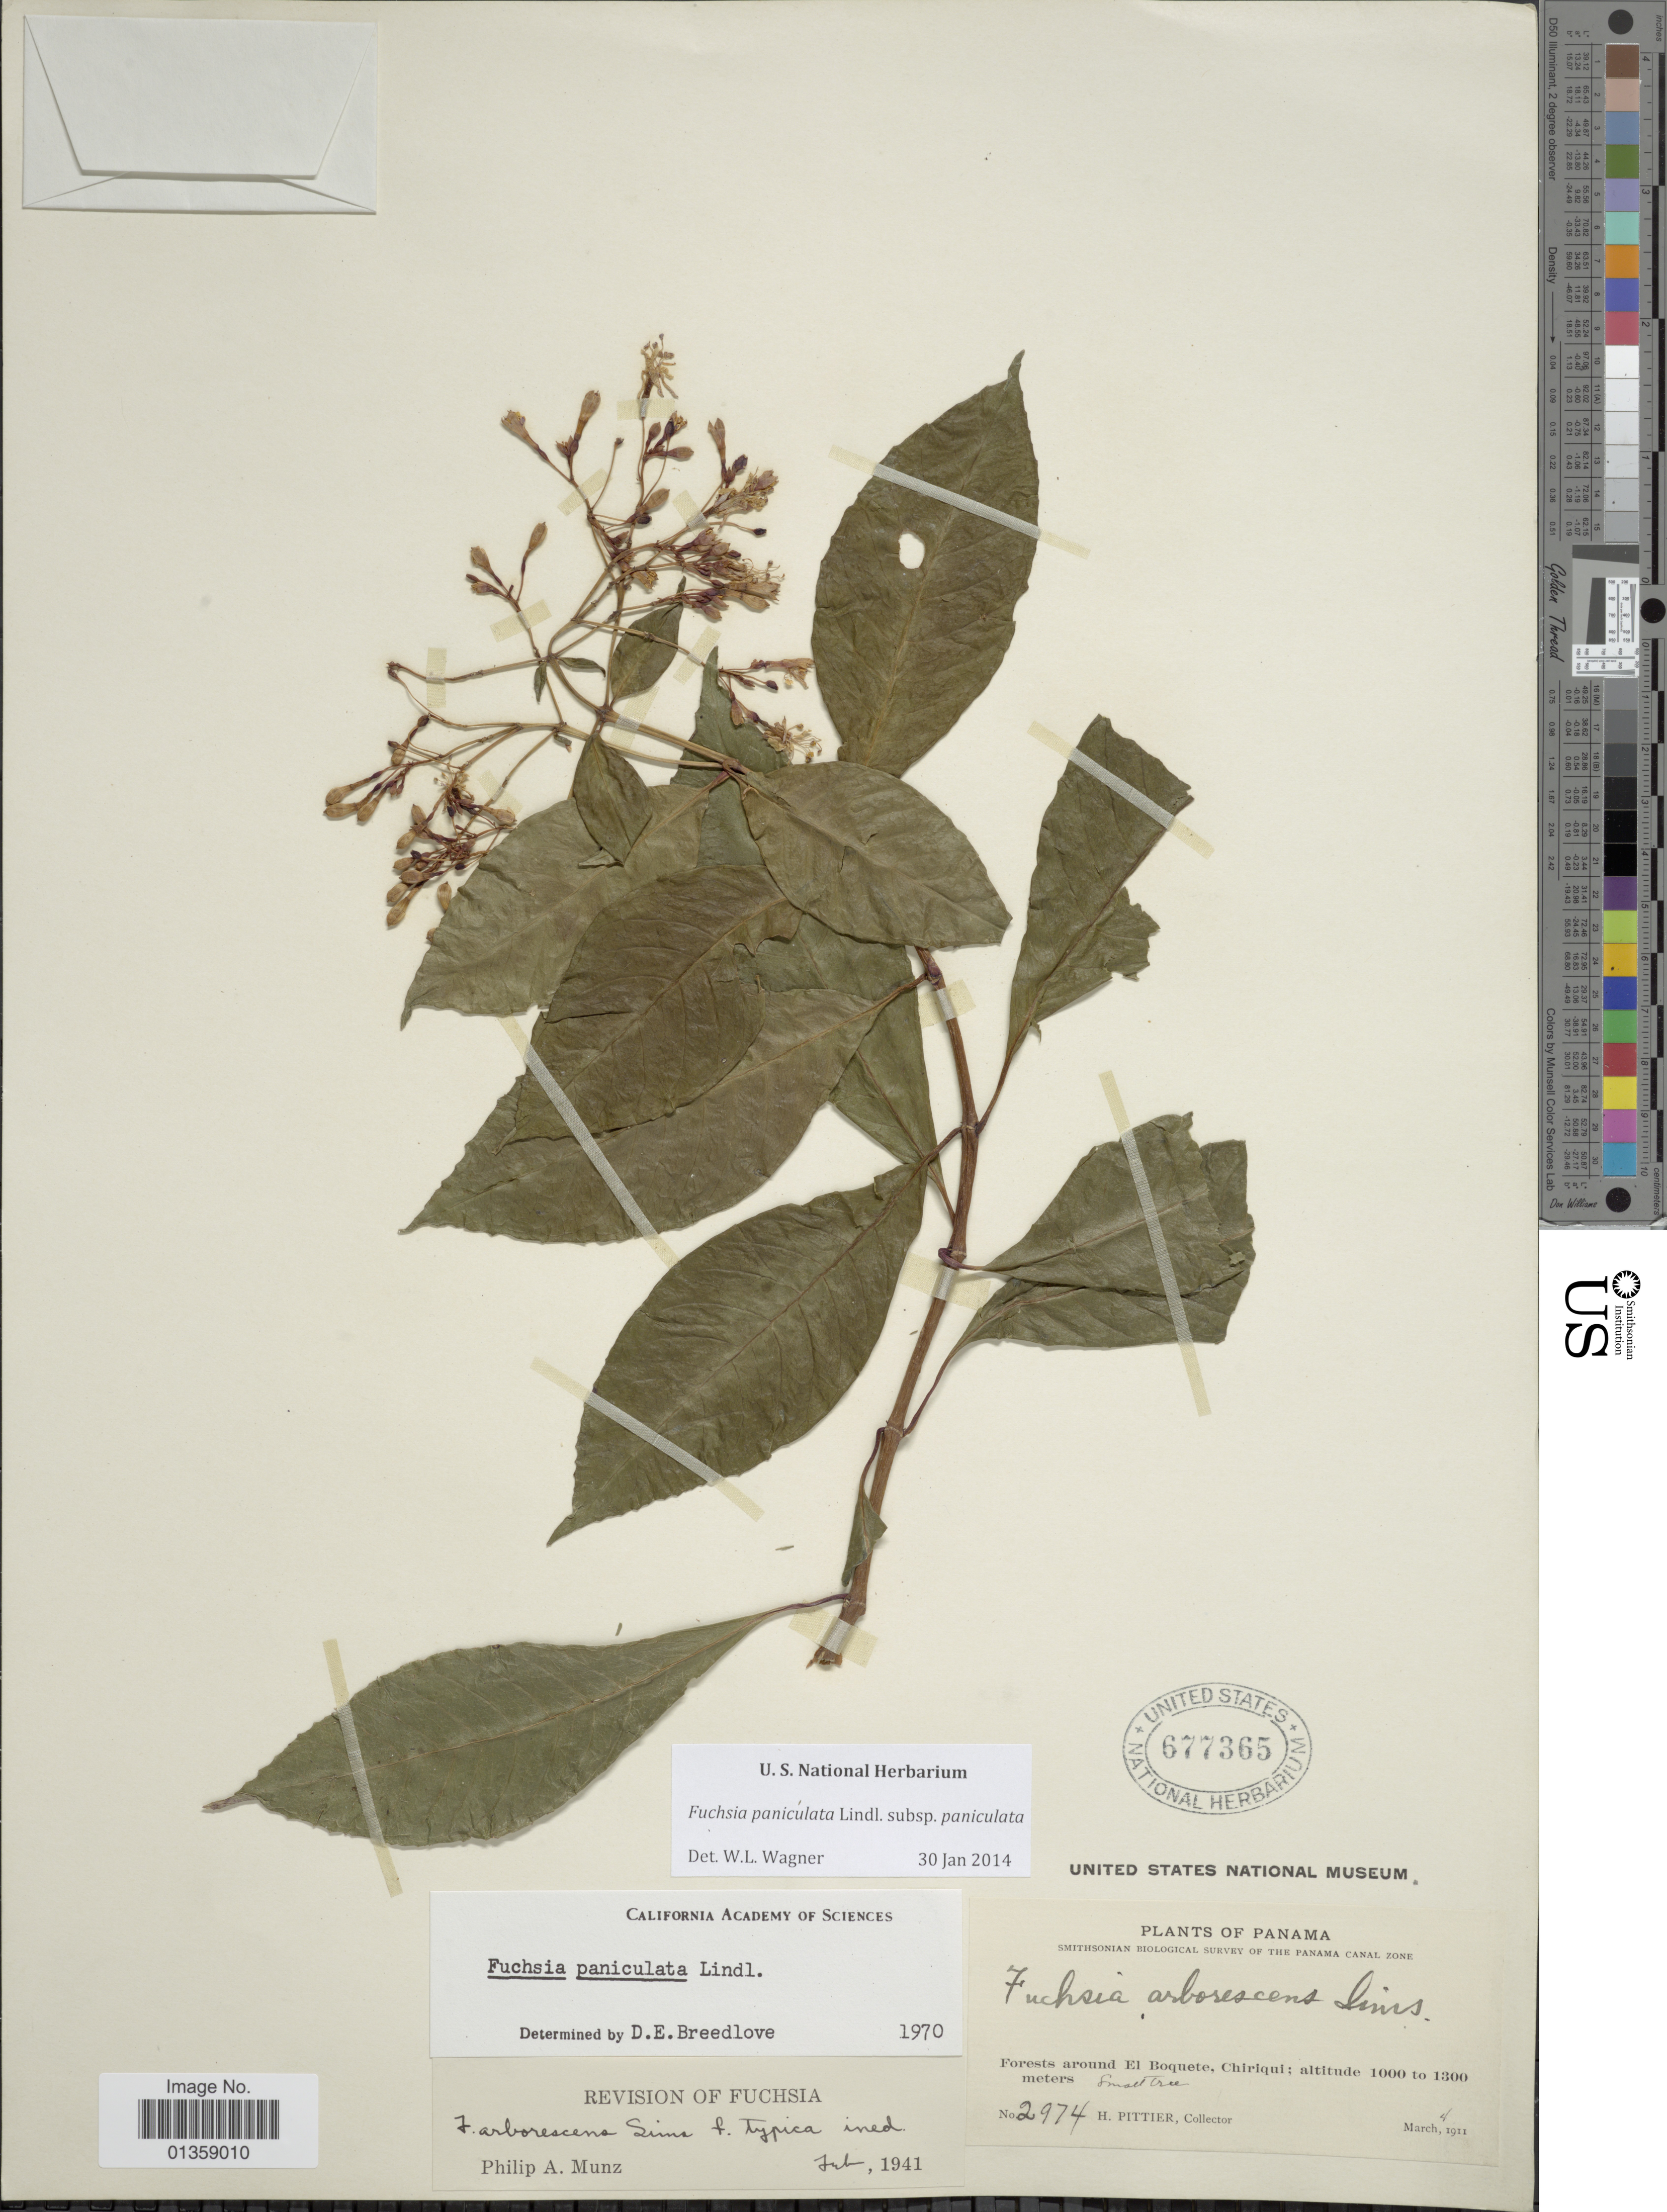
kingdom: Plantae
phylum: Tracheophyta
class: Magnoliopsida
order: Myrtales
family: Onagraceae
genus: Fuchsia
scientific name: Fuchsia paniculata subsp. paniculata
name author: Lindl.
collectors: H. F. Pittier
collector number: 2974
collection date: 1911-03-04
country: Panama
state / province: Chiriqui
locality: Forests around El Boquete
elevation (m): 1000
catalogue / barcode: US 677365